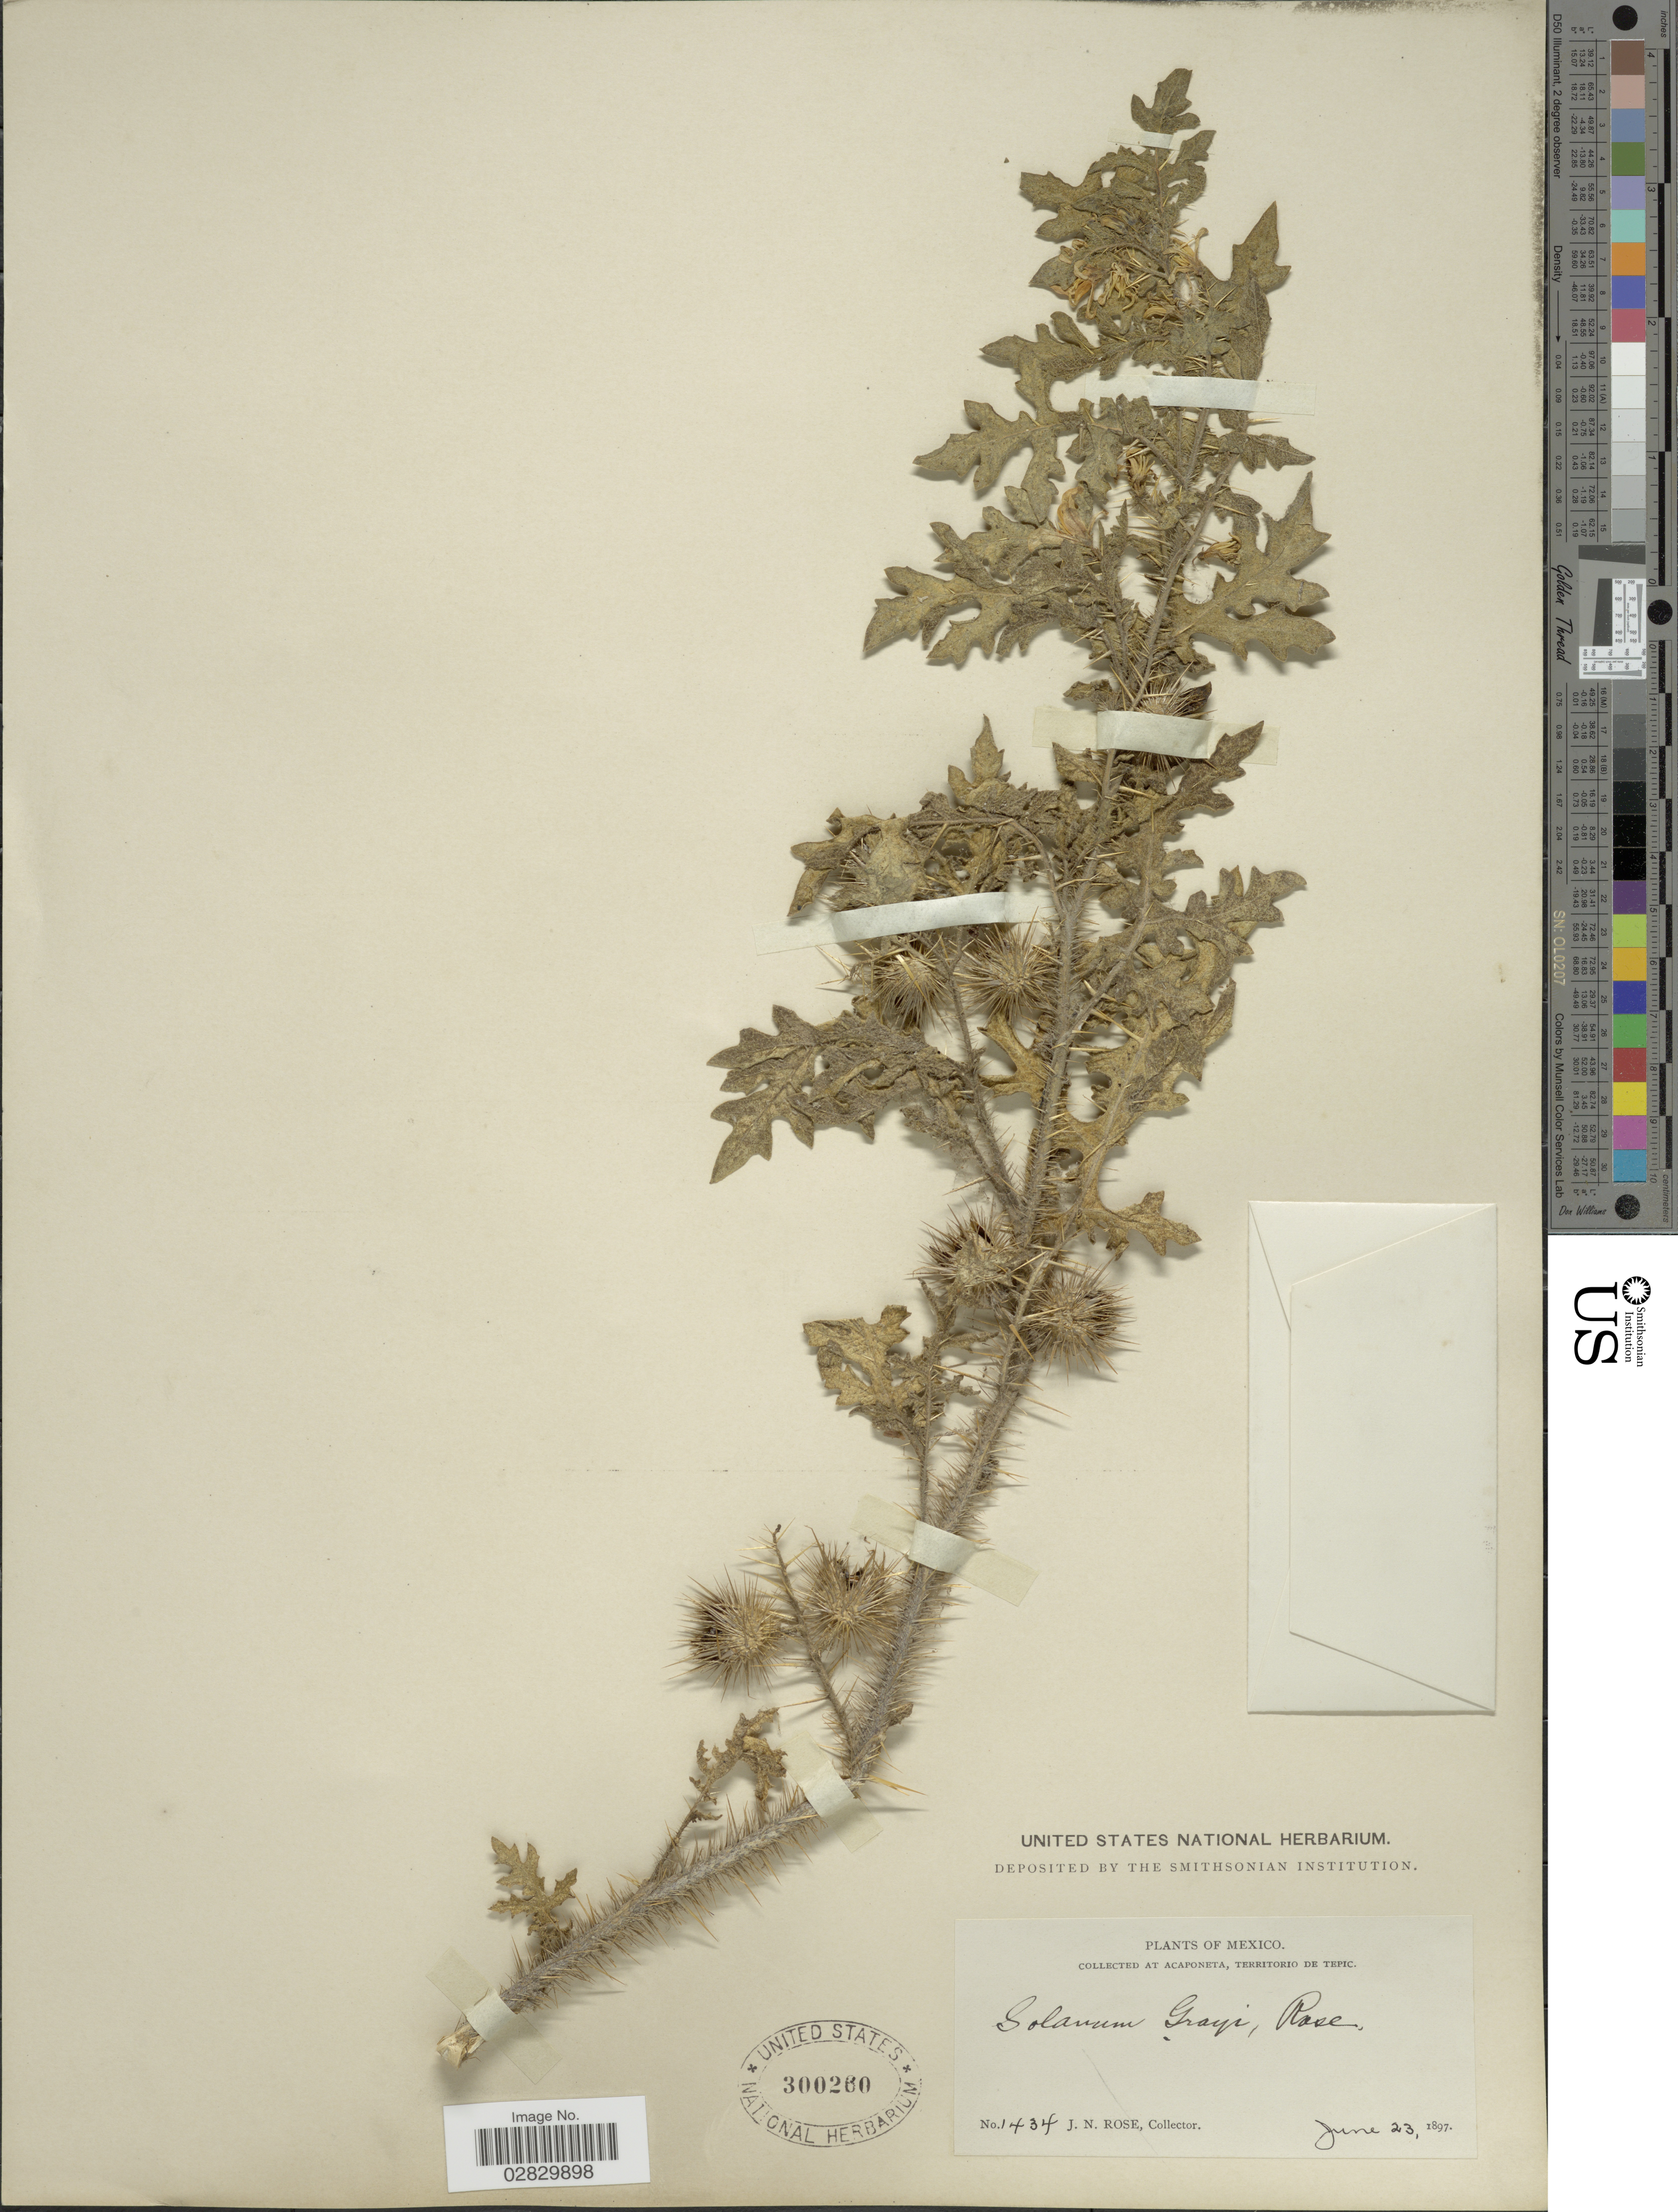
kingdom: Plantae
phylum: Tracheophyta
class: Magnoliopsida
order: Solanales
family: Solanaceae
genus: Solanum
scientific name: Solanum grayi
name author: Rose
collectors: J. N. Rose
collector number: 1434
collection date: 1897-06-23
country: Mexico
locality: At Acaponeta, Territorio de Tepic.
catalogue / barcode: US 300260